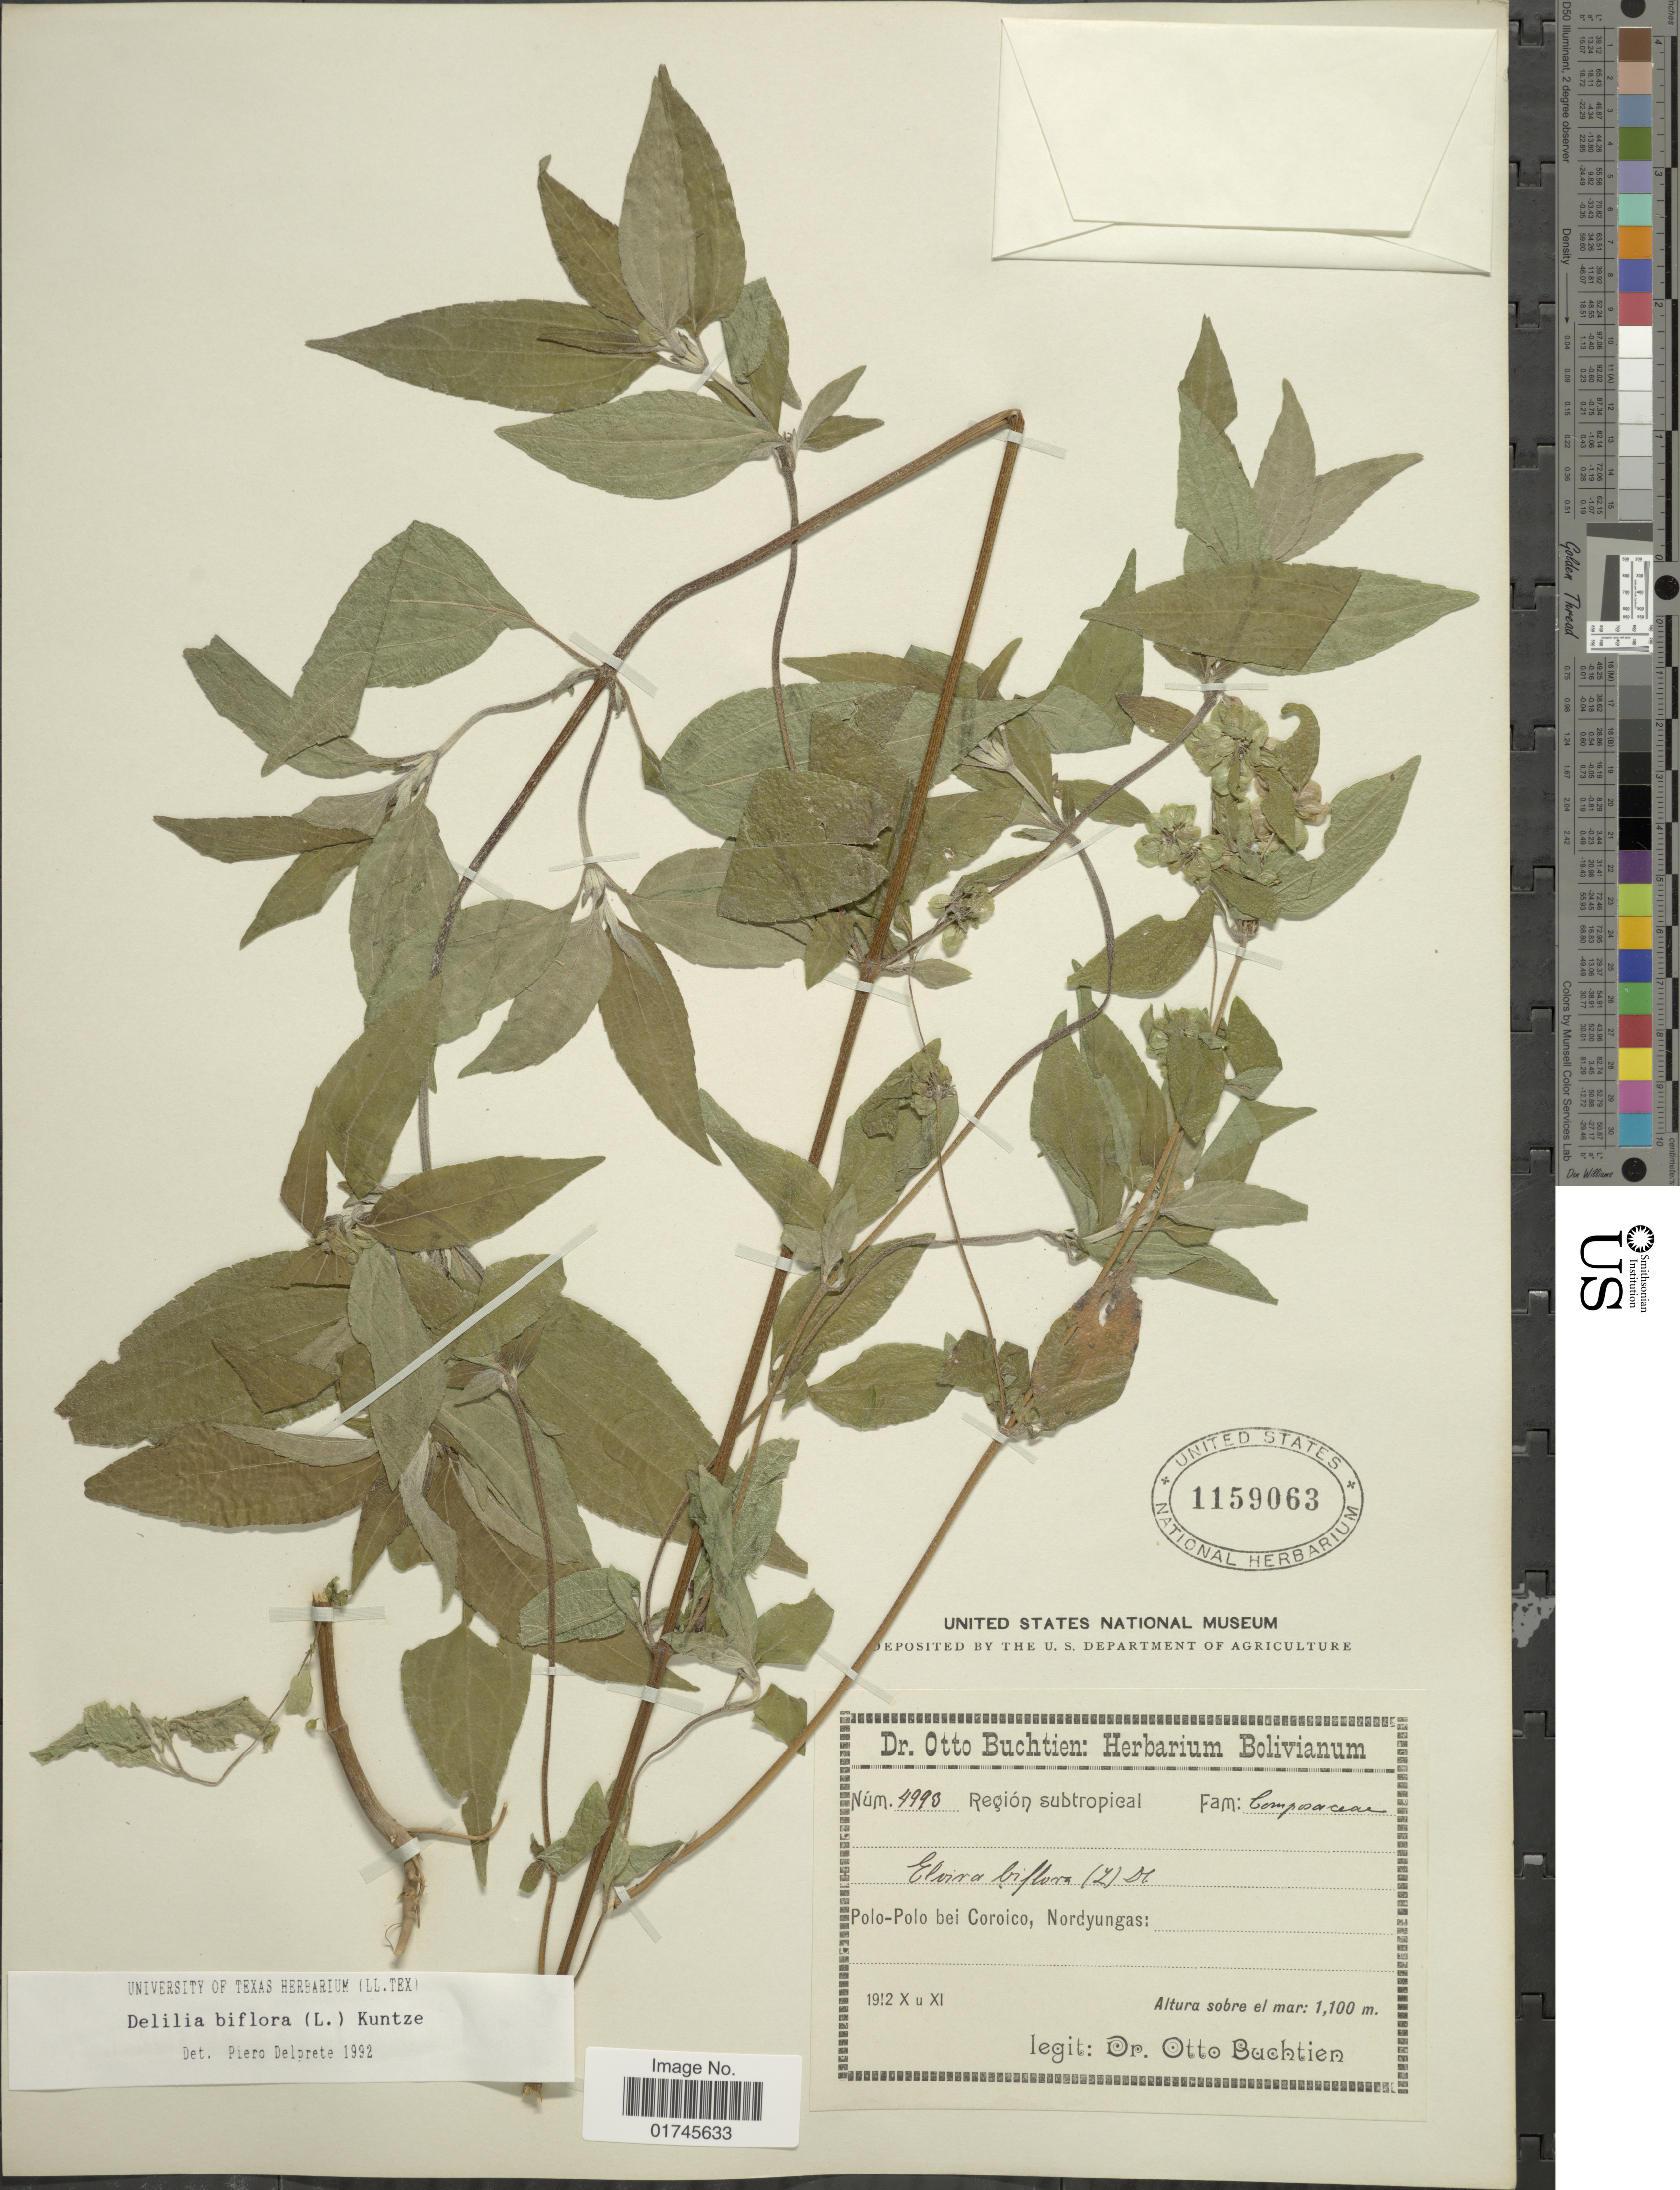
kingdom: Plantae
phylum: Tracheophyta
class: Magnoliopsida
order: Asterales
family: Asteraceae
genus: Delilia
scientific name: Delilia biflora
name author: (L.) Kuntze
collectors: O. Buchtien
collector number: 4993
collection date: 1912-10/1912-11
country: Bolivia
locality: Región subtropical, Polo-Polo bei Coroico, Nordyungas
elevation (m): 1100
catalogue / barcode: US 1159063